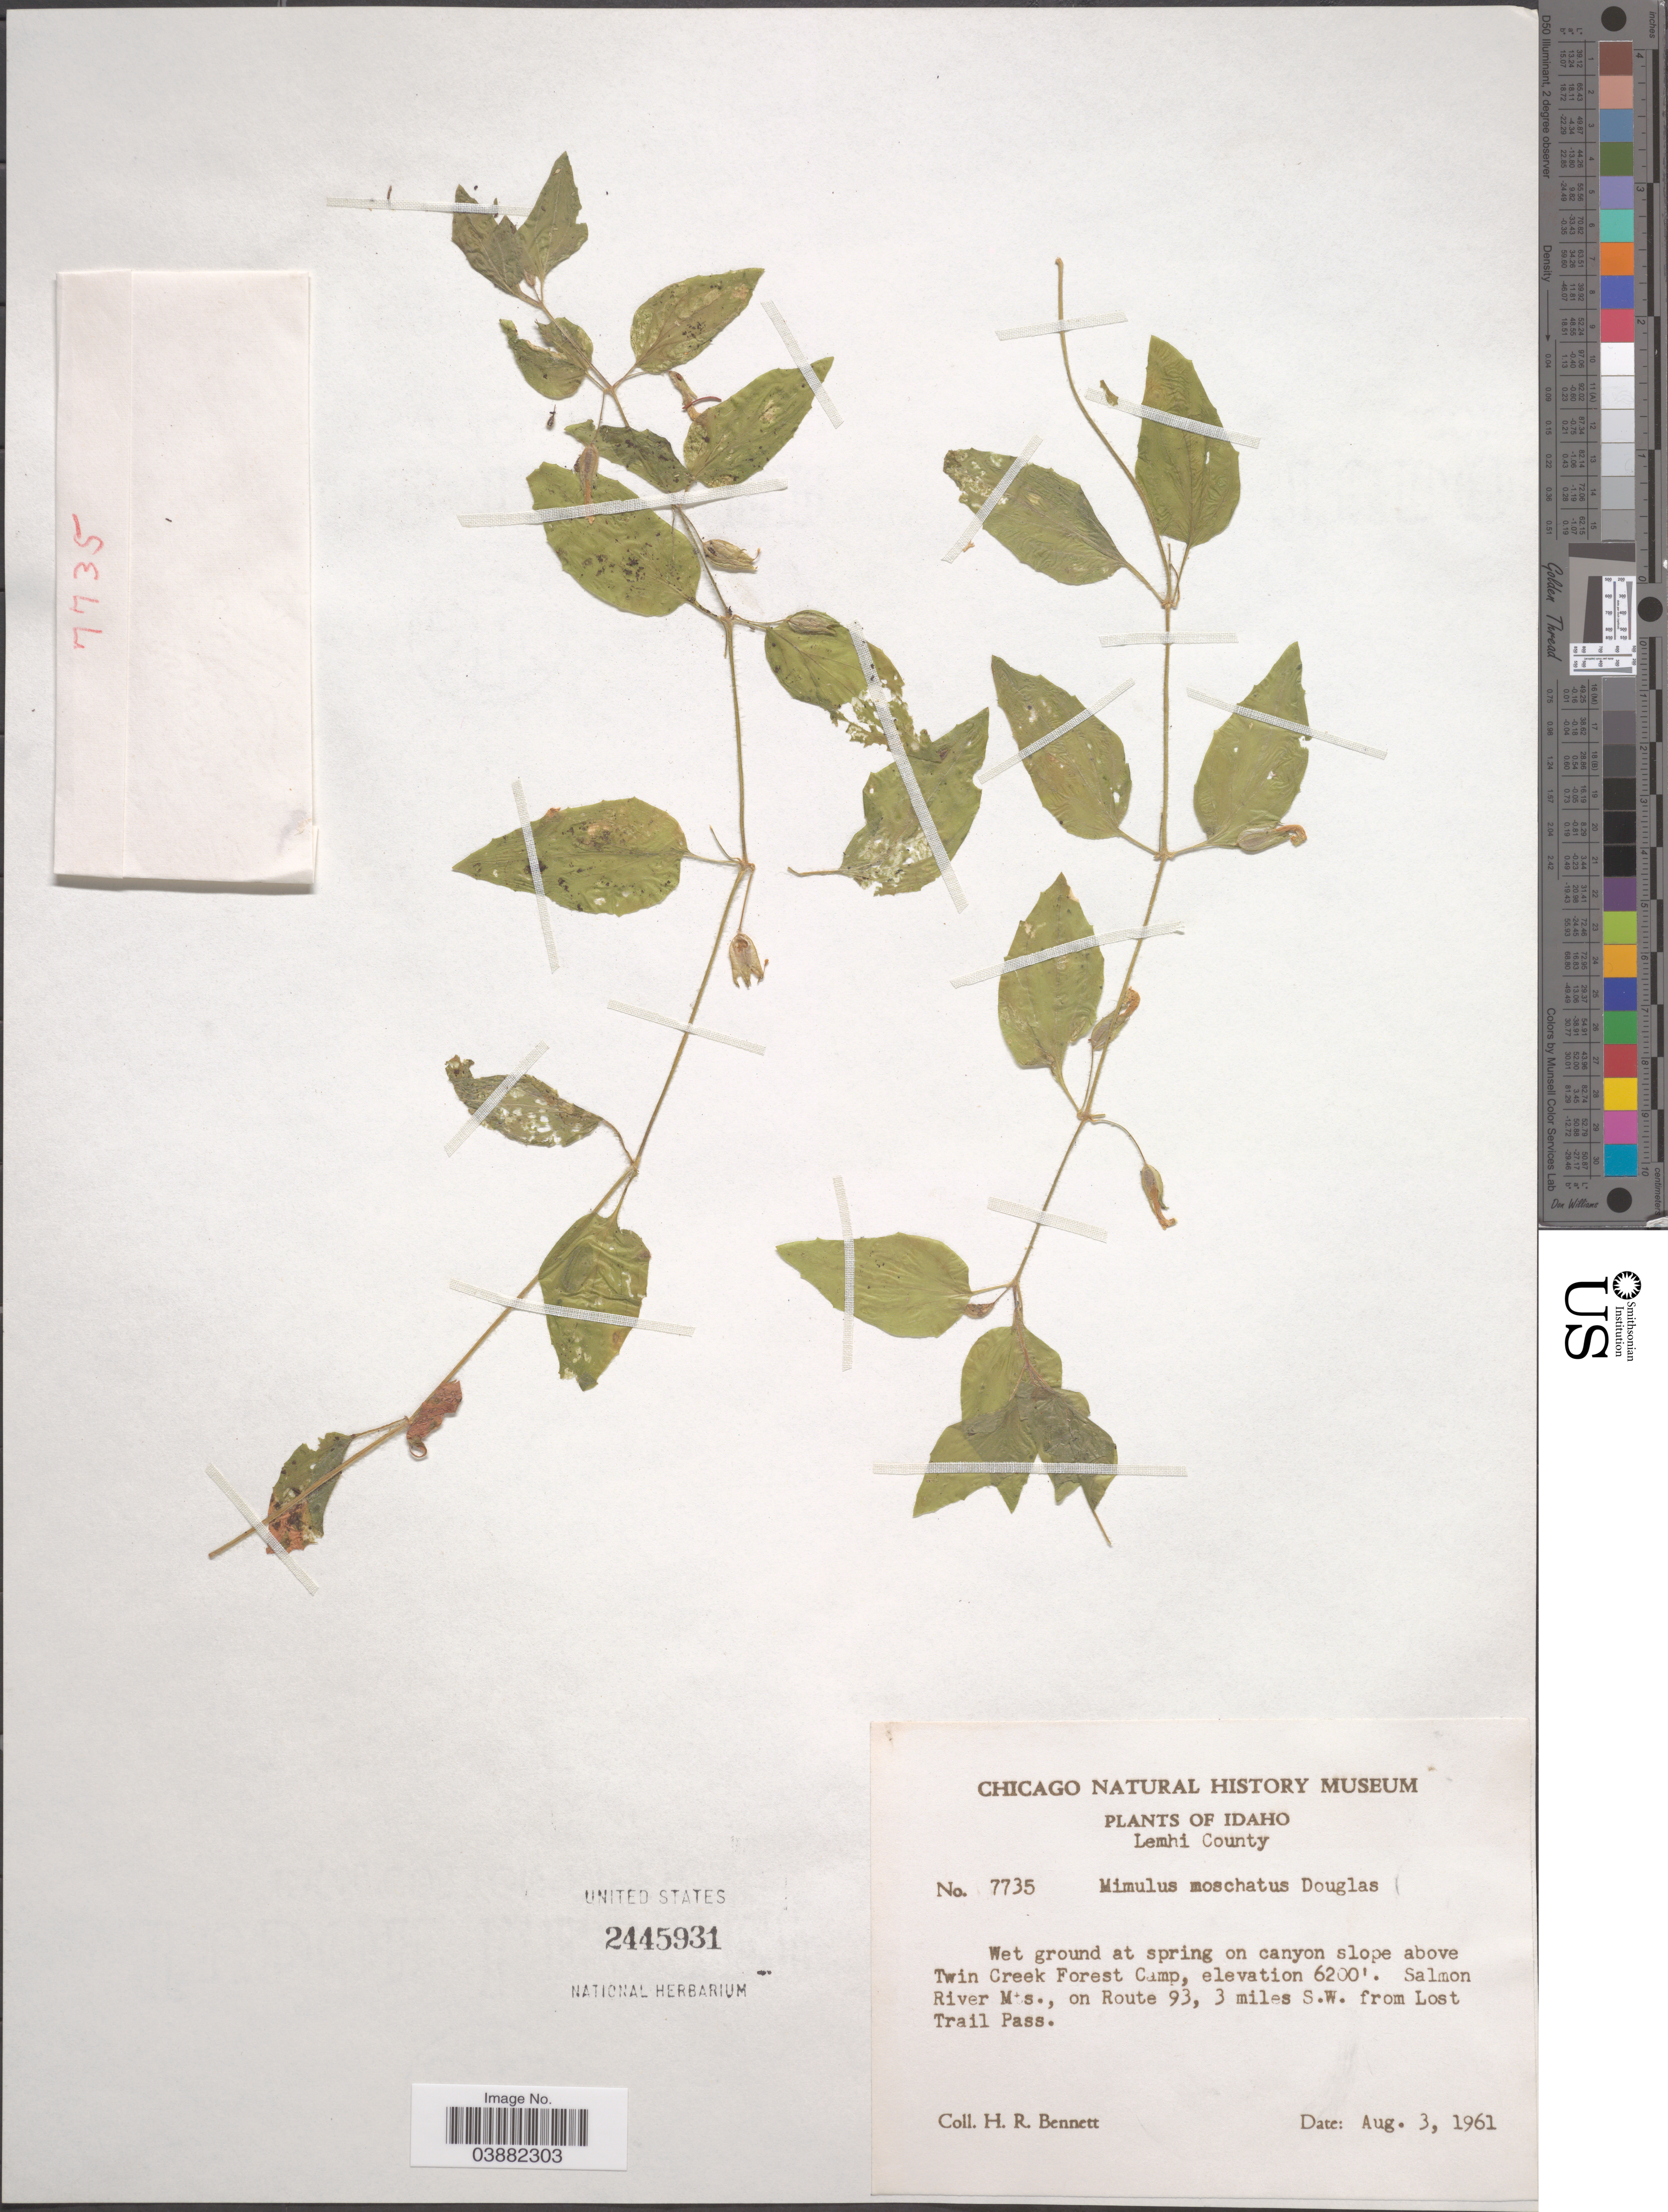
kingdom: Plantae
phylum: Tracheophyta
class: Magnoliopsida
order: Lamiales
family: Phrymaceae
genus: Mimulus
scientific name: Mimulus moschatus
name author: Douglas ex Lindl.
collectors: H. R. Bennett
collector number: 7735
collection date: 1961-08-03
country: United States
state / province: Idaho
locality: Lemhi County. On canyon slope above Twin Creek Forest Camp. Salmon River Mts., on Route 93, 3 miles S.W. from Lost Trail Pass.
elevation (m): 1890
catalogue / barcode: US 2445931